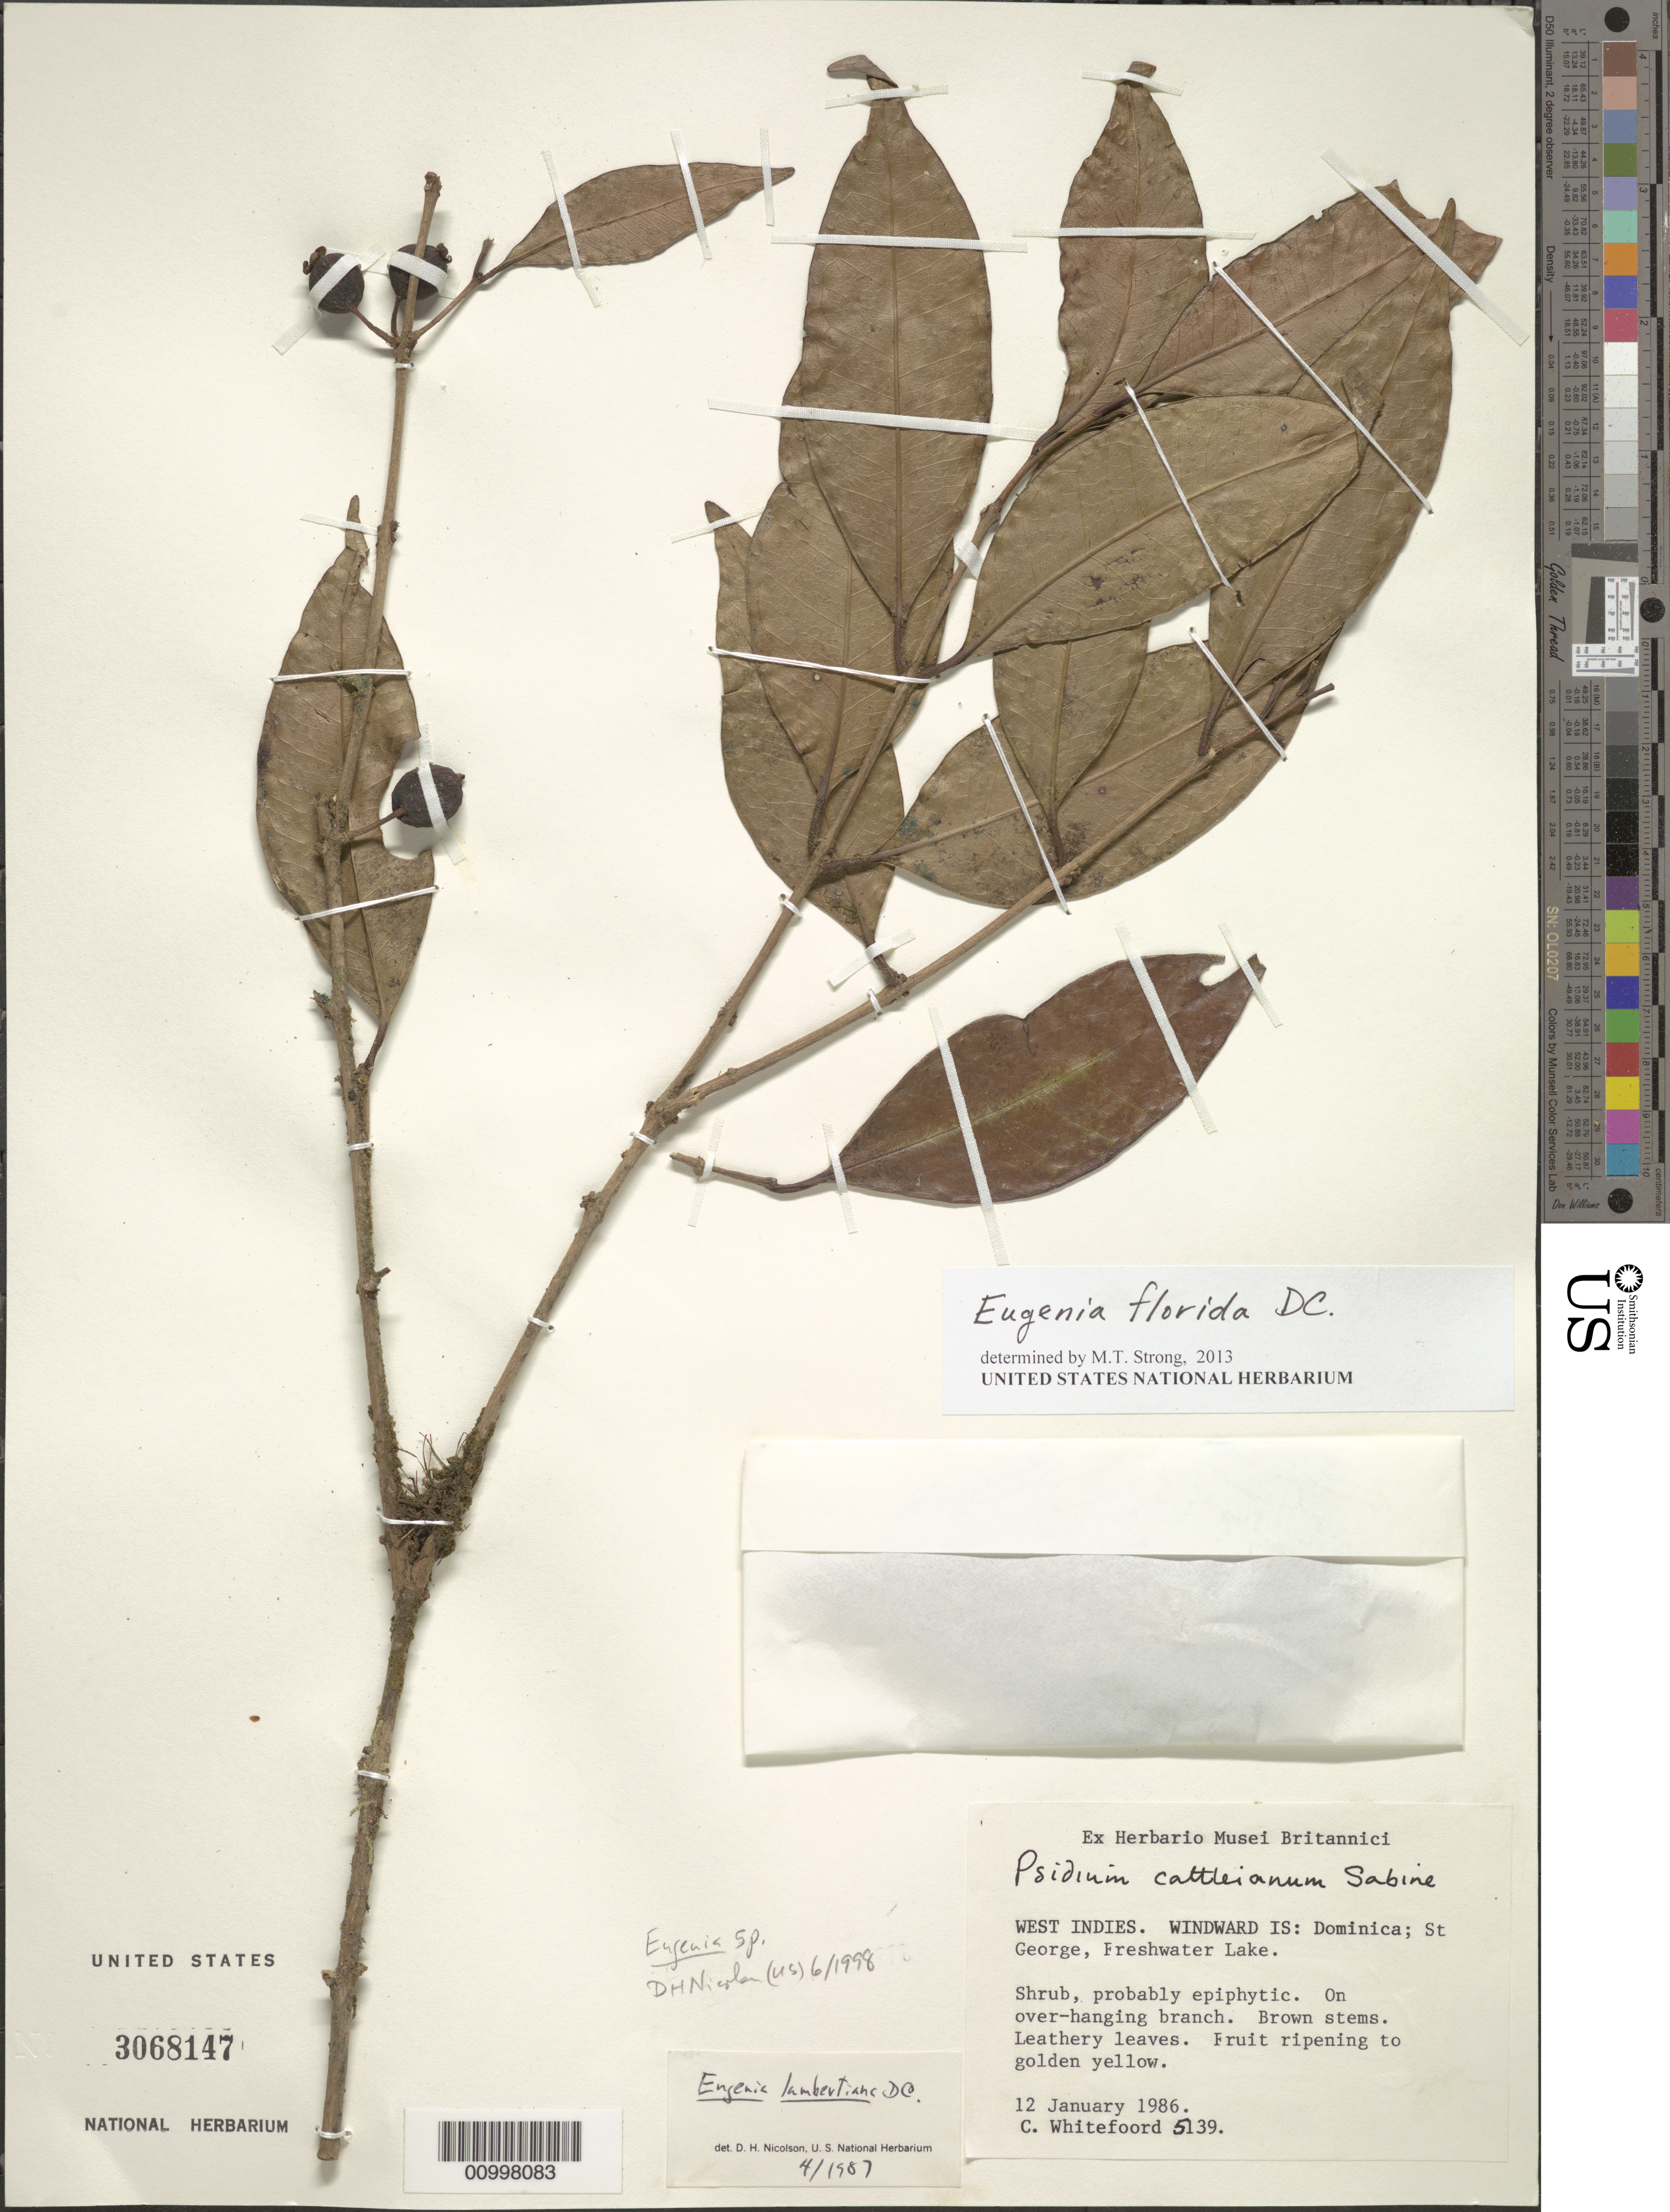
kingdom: Plantae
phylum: Tracheophyta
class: Magnoliopsida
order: Myrtales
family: Myrtaceae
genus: Eugenia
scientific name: Eugenia florida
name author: DC.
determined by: Strong, M. T., (US), Smithsonian Institution - National Museum of Natural History (UNITED STATES)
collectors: C. Whitefoord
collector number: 5139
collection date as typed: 12 Jan 1986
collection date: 1986-01-12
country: Dominica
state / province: St. George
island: Dominica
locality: Freshwater Lake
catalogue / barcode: US 3068147